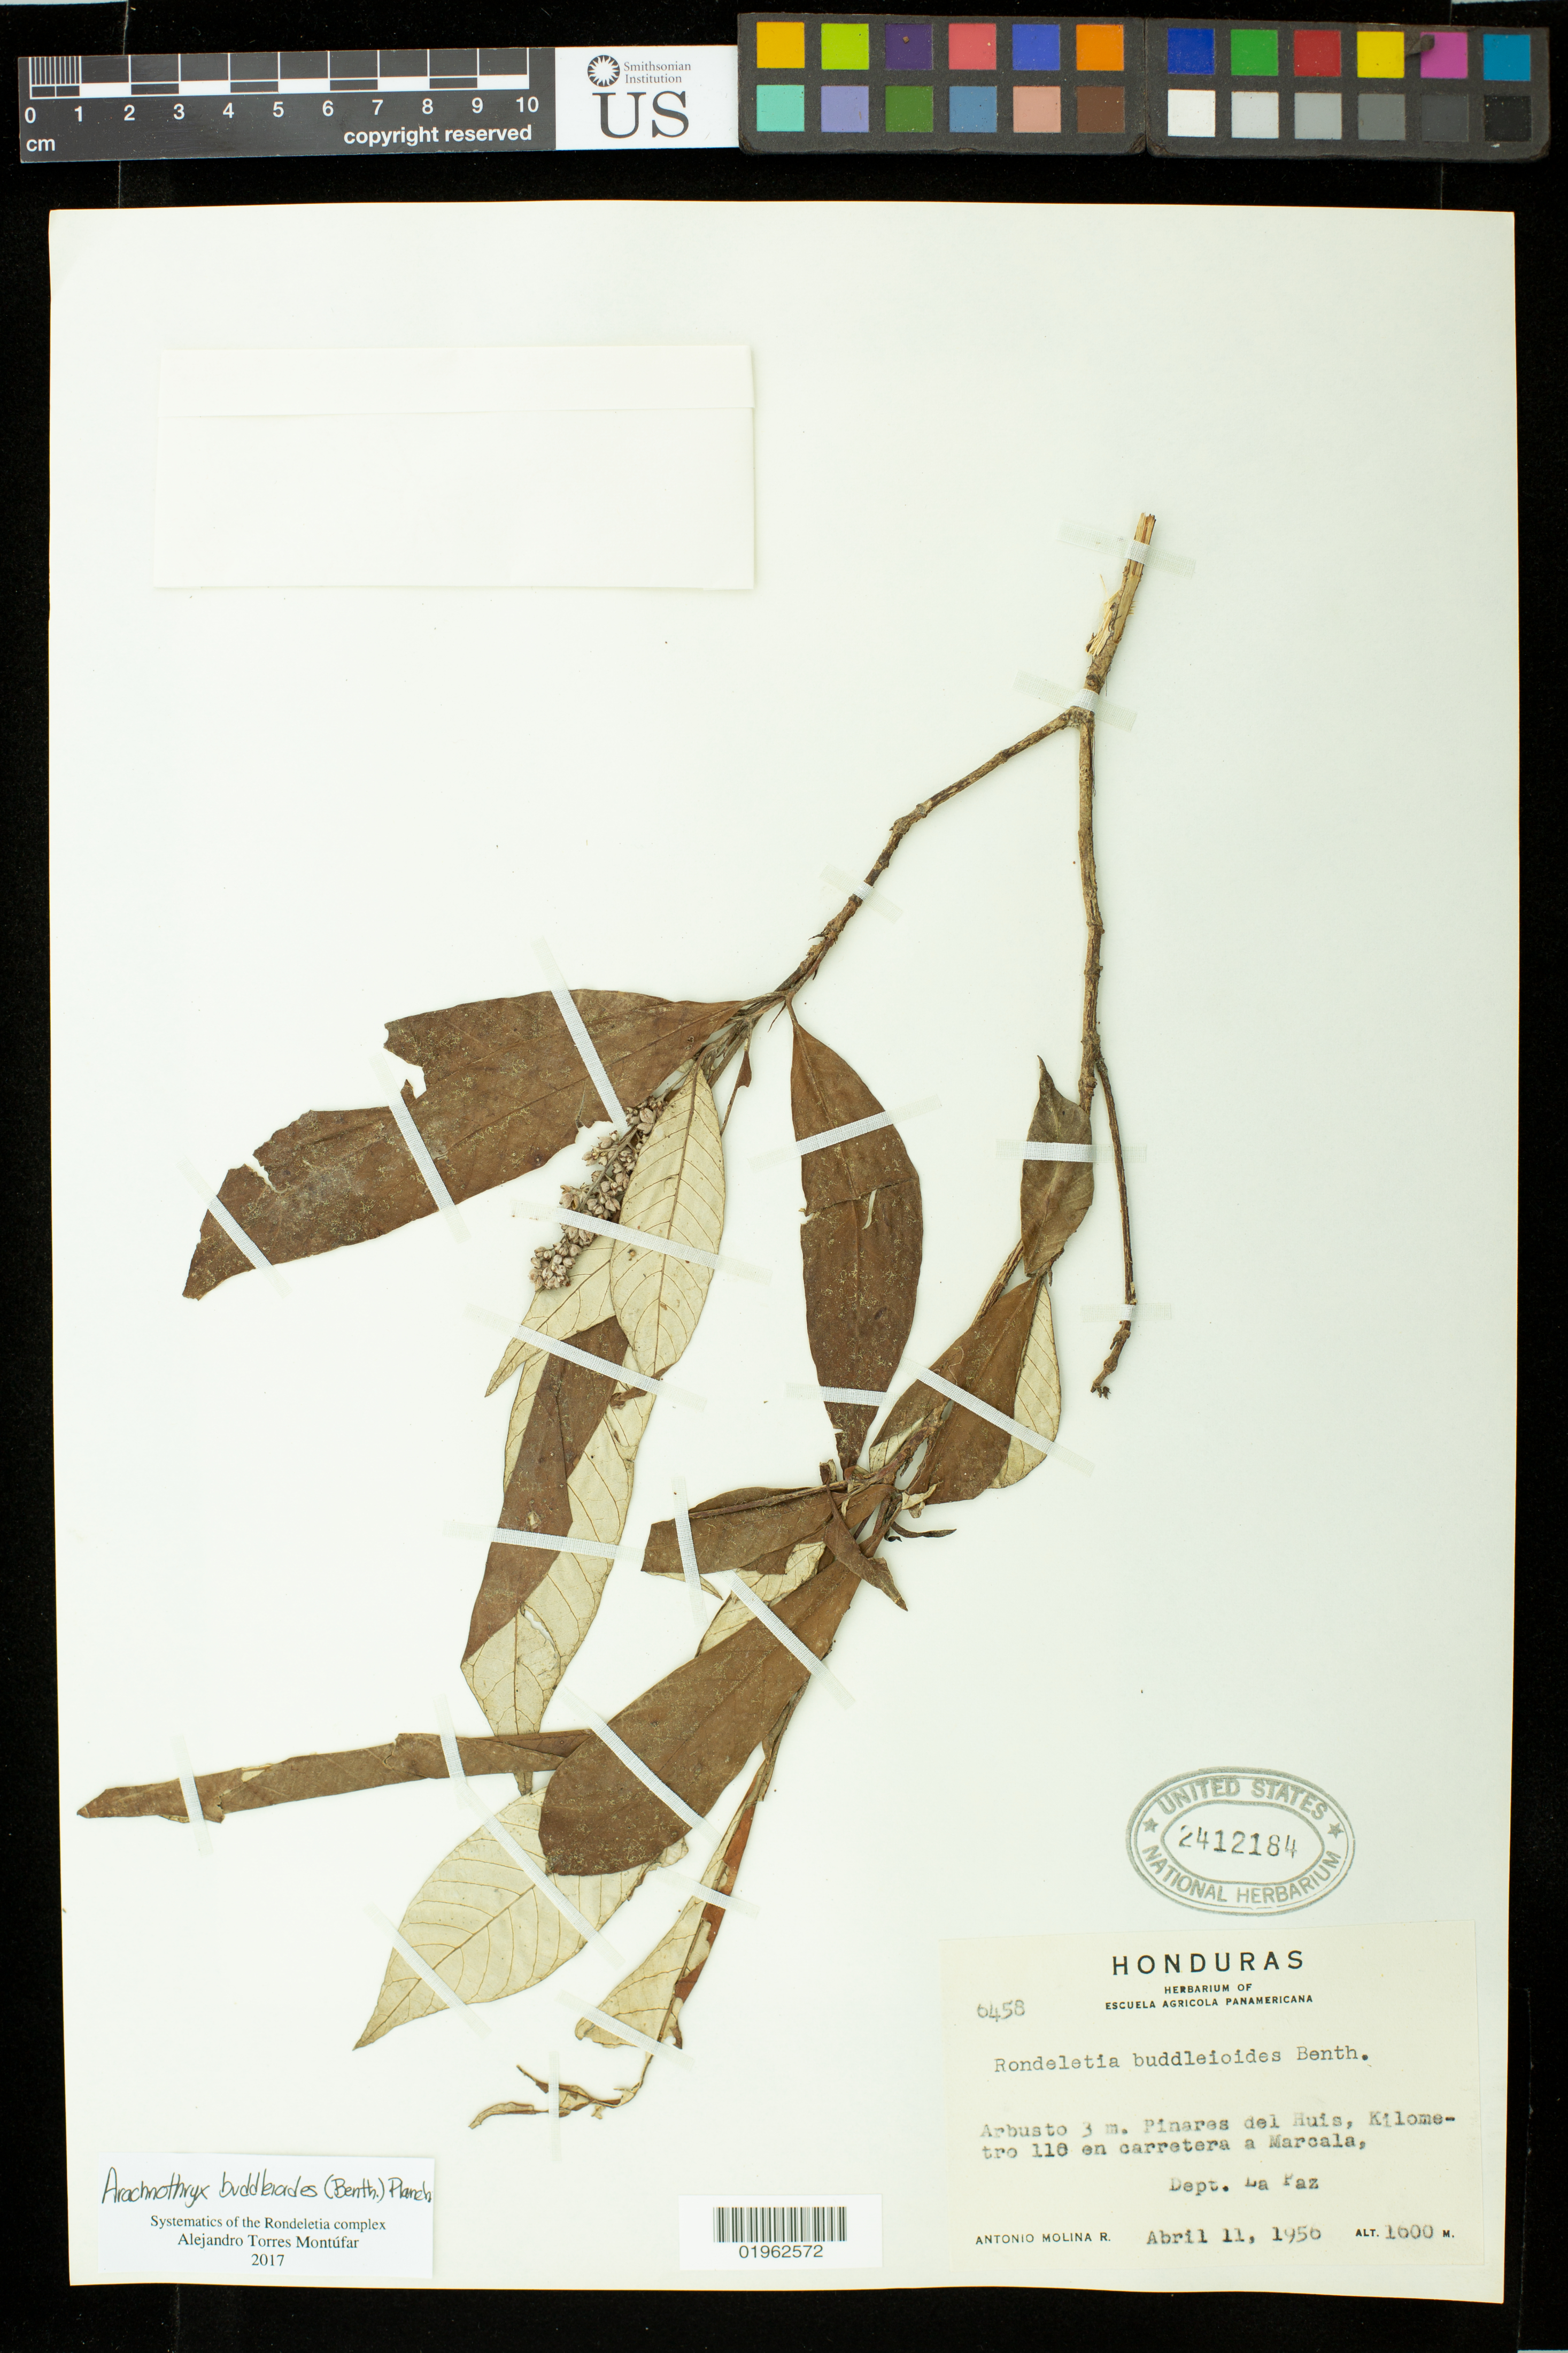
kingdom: Plantae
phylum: Tracheophyta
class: Magnoliopsida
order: Gentianales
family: Rubiaceae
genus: Arachnothryx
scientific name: Arachnothryx buddleioides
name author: (Benth.) Planch.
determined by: Torres Montufar, J. A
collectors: A. Molina R.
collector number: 6458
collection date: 1956-04-11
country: Honduras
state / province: La Paz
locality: Pinares del Huis, kilometro 110 en carretera a Marcala.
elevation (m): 1600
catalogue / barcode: US 2412184